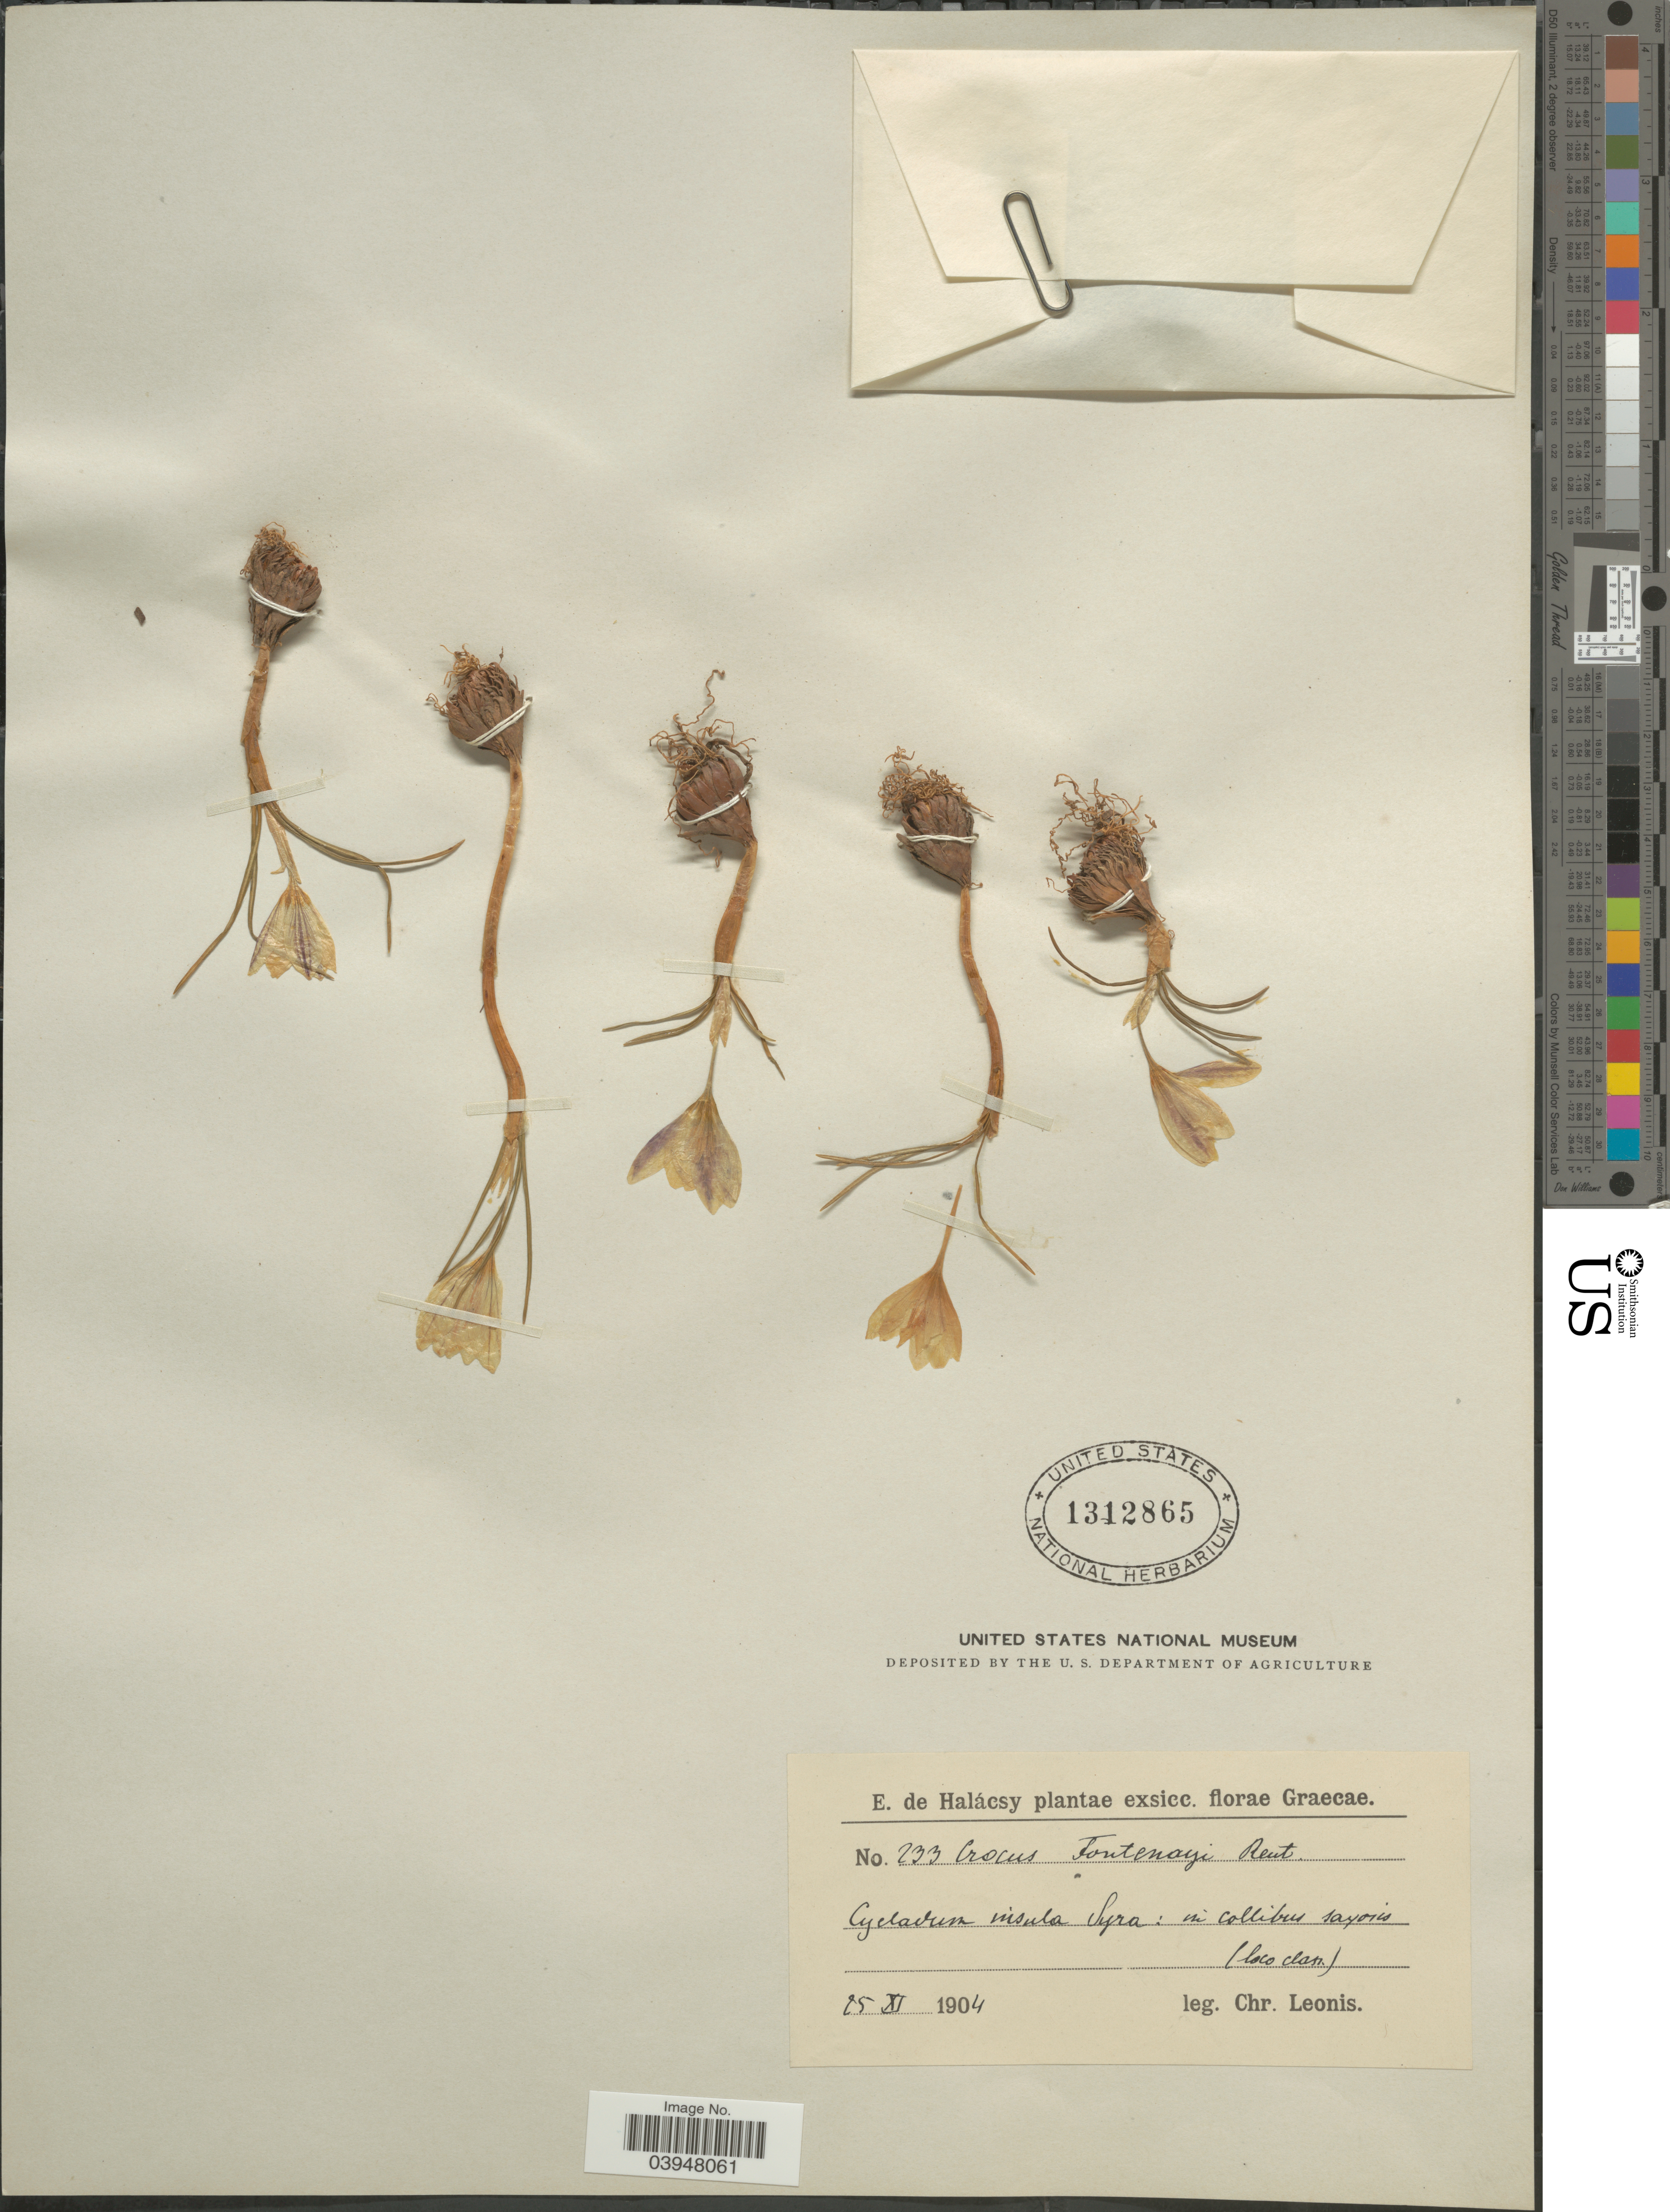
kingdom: Plantae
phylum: Tracheophyta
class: Liliopsida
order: Asparagales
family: Iridaceae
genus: Crocus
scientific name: Crocus fontenayi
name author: Nyman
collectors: C. Leonis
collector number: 233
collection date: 1904-11-25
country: Greece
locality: Cycladum insula Syra: in collibus saxoris. (loco class).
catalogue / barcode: US 1312865